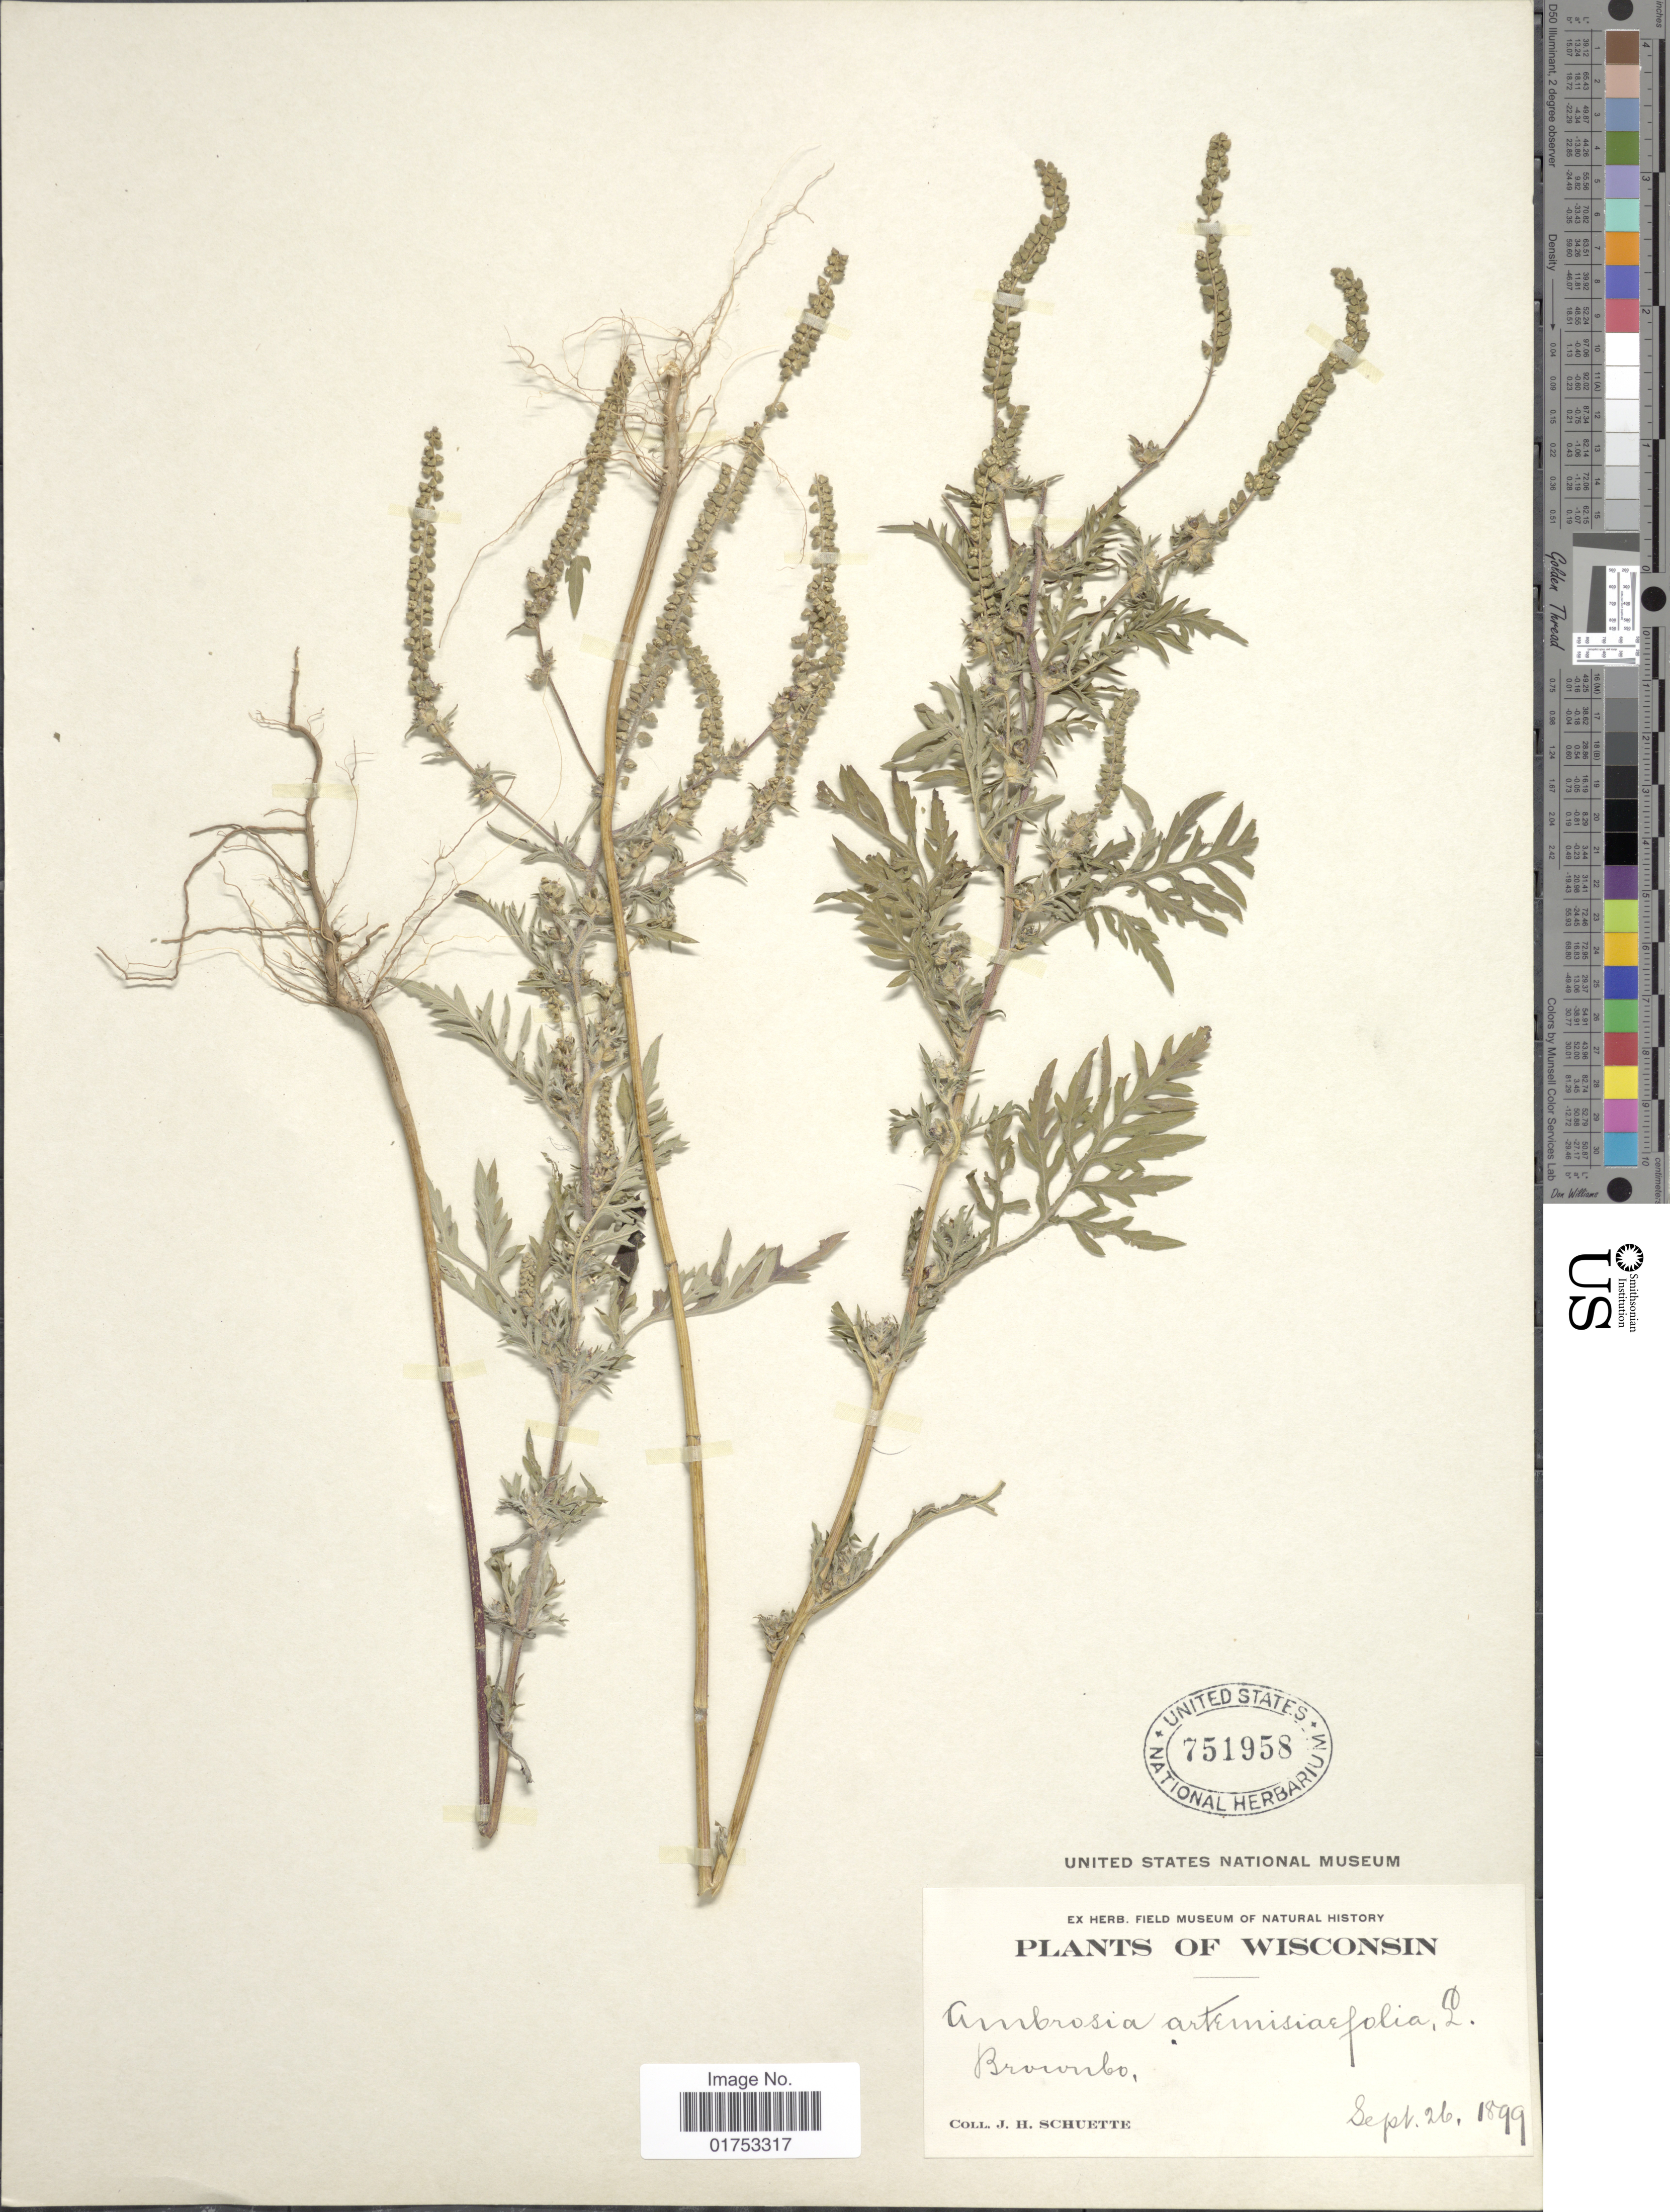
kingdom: Plantae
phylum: Tracheophyta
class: Magnoliopsida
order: Asterales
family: Asteraceae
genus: Ambrosia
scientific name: Ambrosia artemisiifolia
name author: L.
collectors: J. H. Schuette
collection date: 1899-09-26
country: United States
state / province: Wisconsin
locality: Brown Co.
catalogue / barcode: US 751958